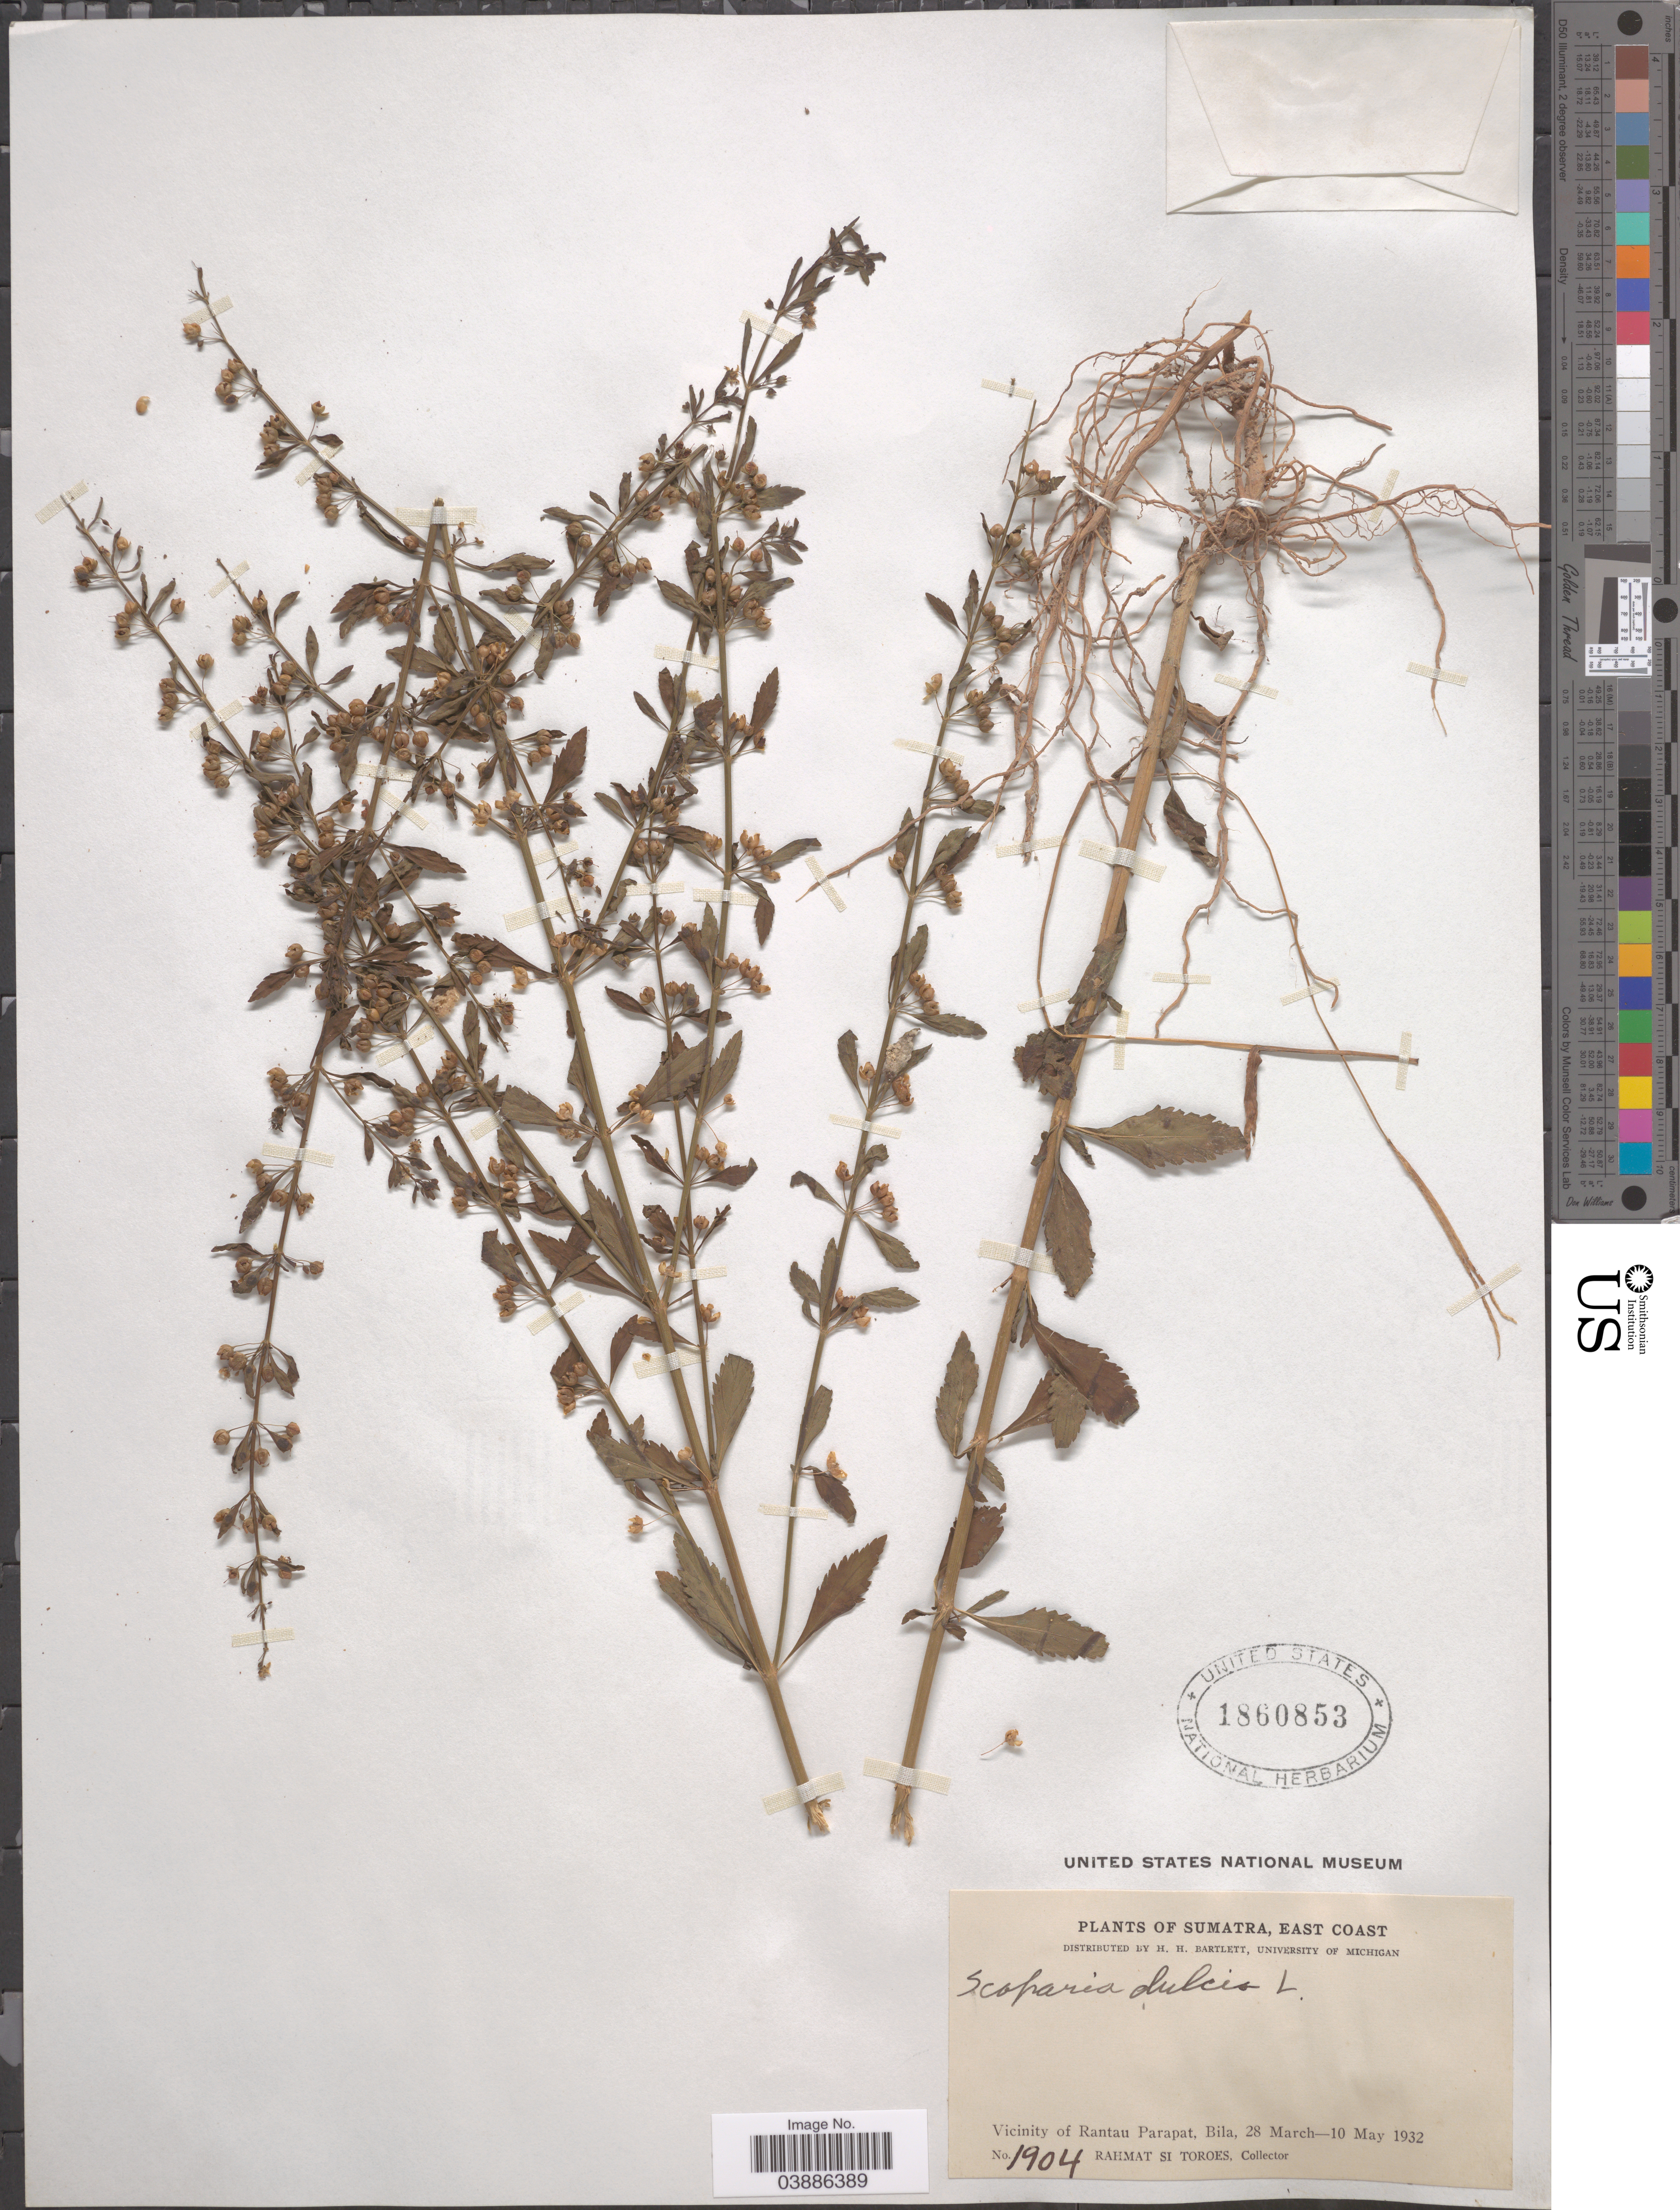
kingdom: Plantae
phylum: Tracheophyta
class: Magnoliopsida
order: Lamiales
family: Plantaginaceae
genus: Scoparia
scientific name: Scoparia dulcis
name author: L.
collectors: Rahmat Si Boeea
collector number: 1904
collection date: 1932-03-28/1932-05-10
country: Indonesia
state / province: Sumatra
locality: East Coast. Vicinity of Rantau Parapat, Bila.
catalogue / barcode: US 1860853